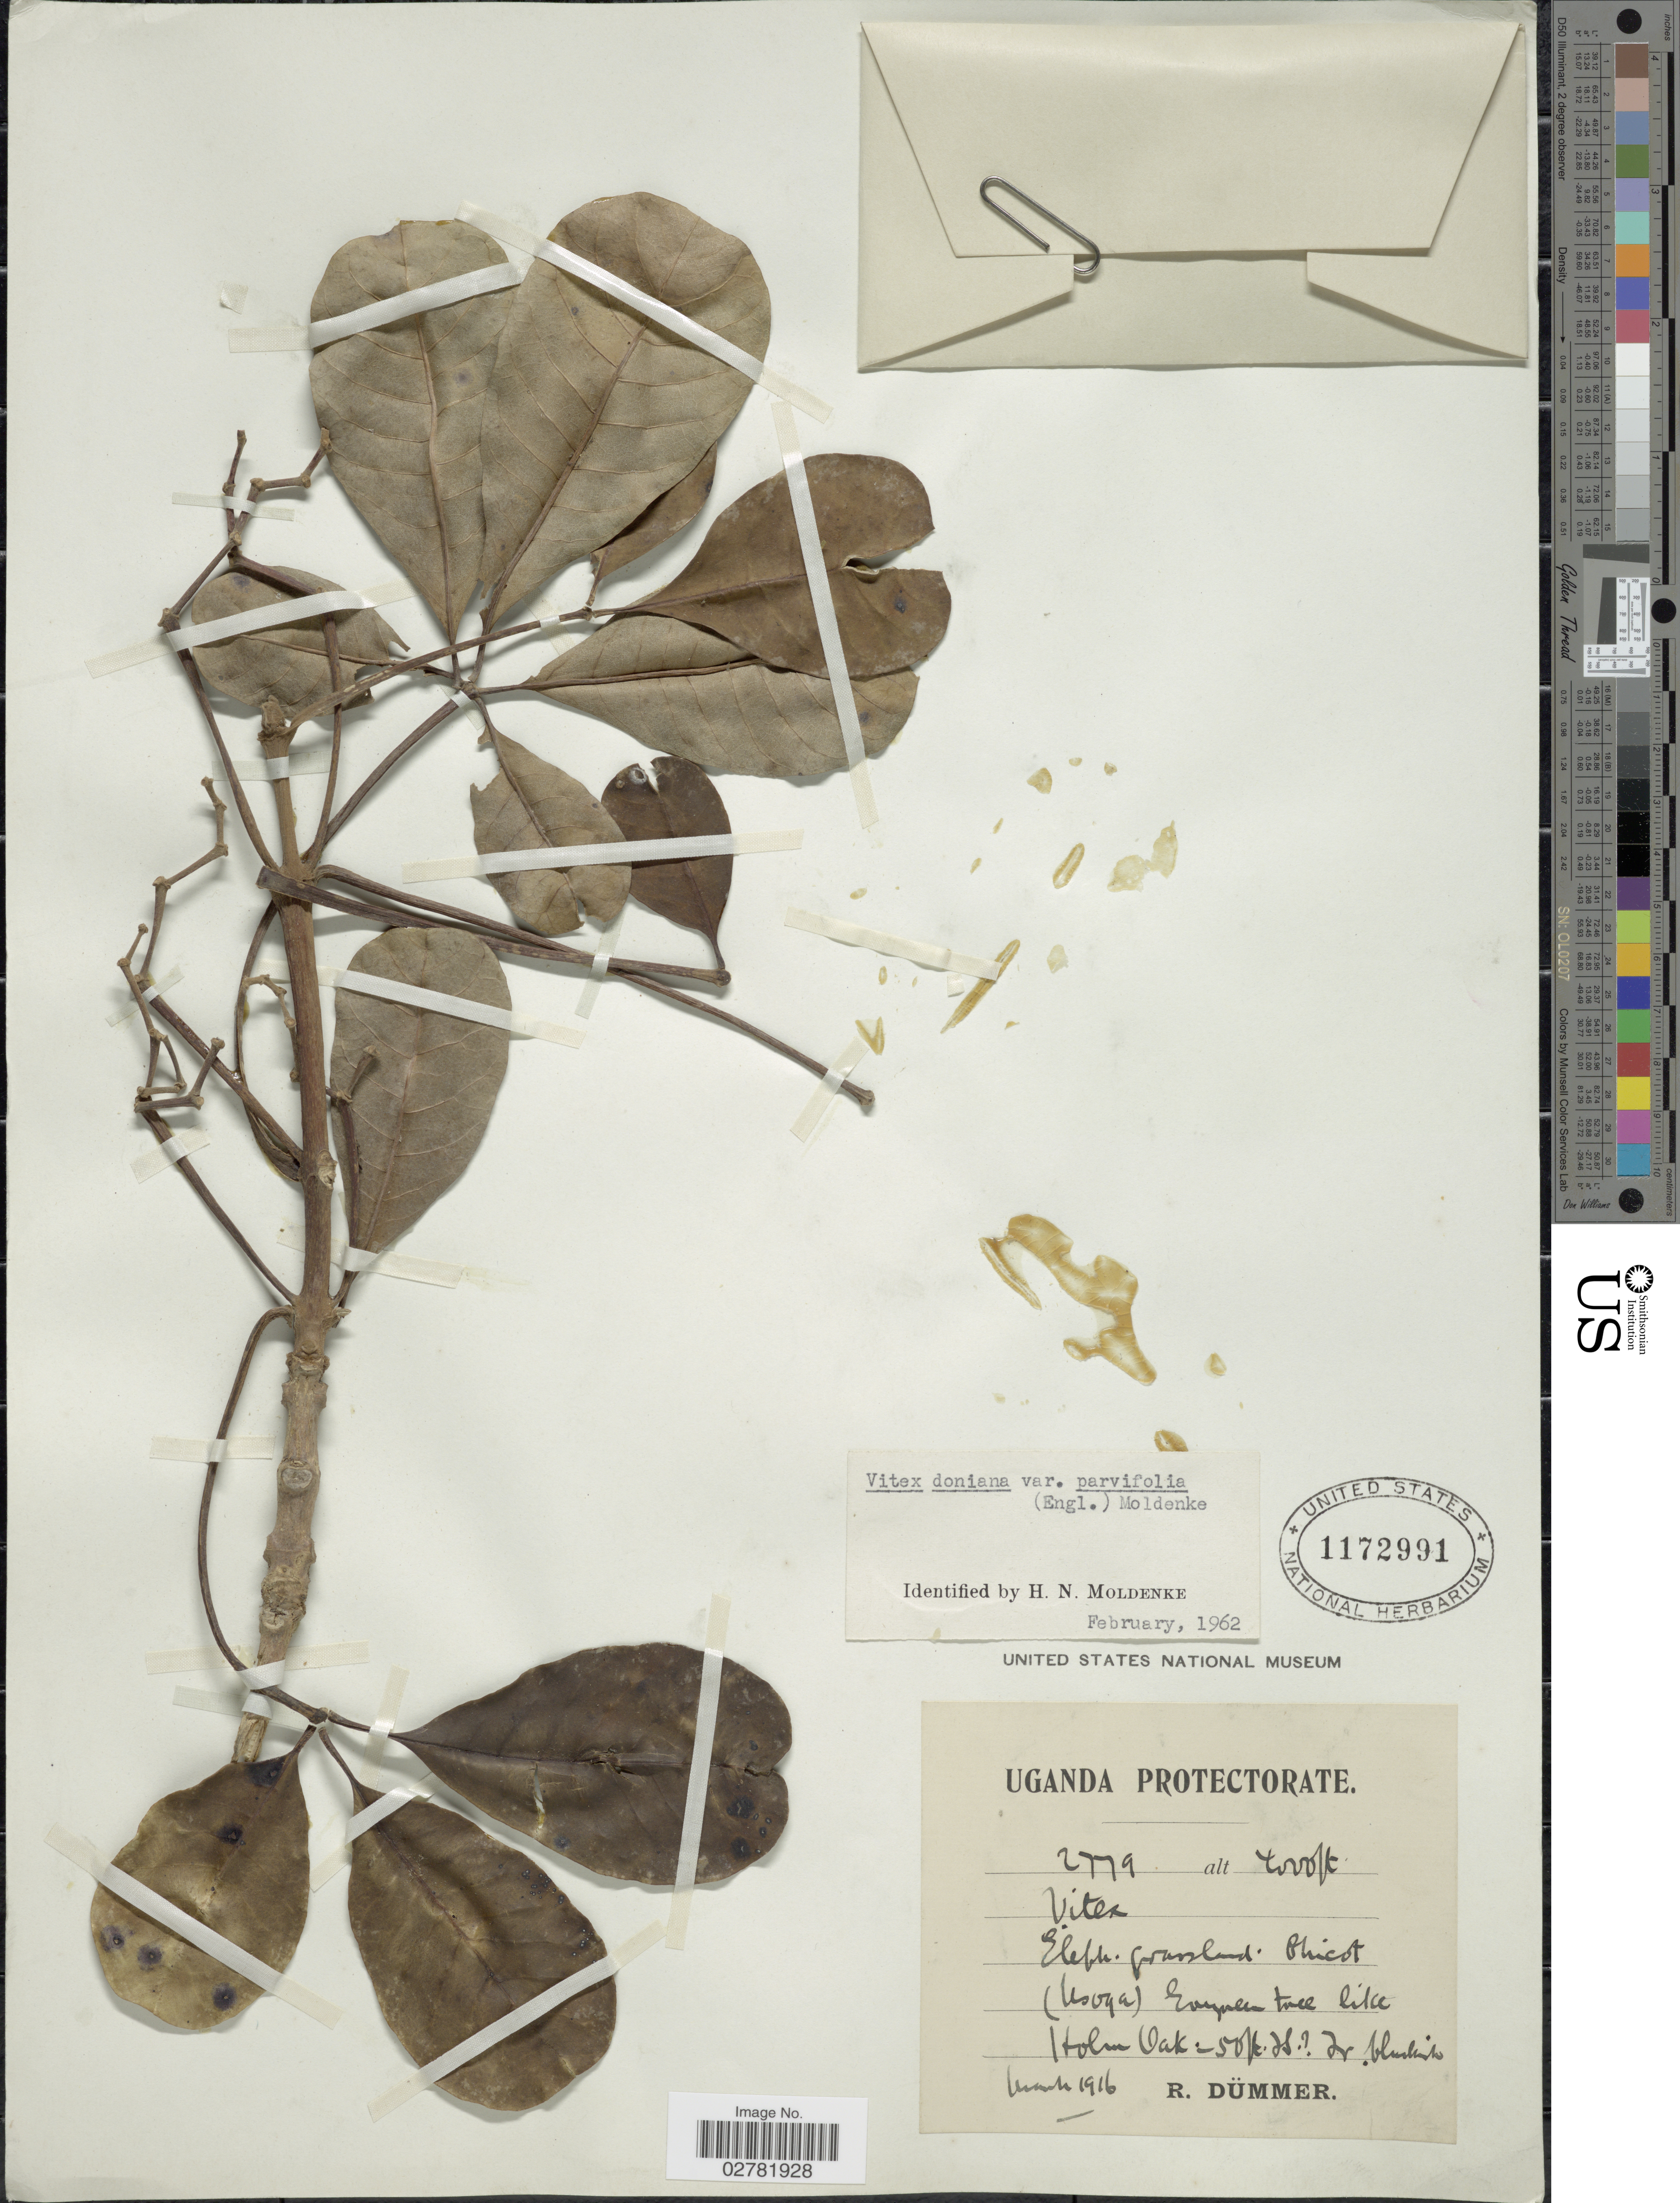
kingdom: Plantae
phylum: Tracheophyta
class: Magnoliopsida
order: Lamiales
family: Lamiaceae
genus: Vitex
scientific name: Vitex doniana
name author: Sweet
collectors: R. A. Dümmer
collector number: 2779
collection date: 1916-03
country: Uganda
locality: Uganda Protectorate. Elefu grassland. Phicot (Usoga). Holm Oak.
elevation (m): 1219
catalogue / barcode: US 1172991